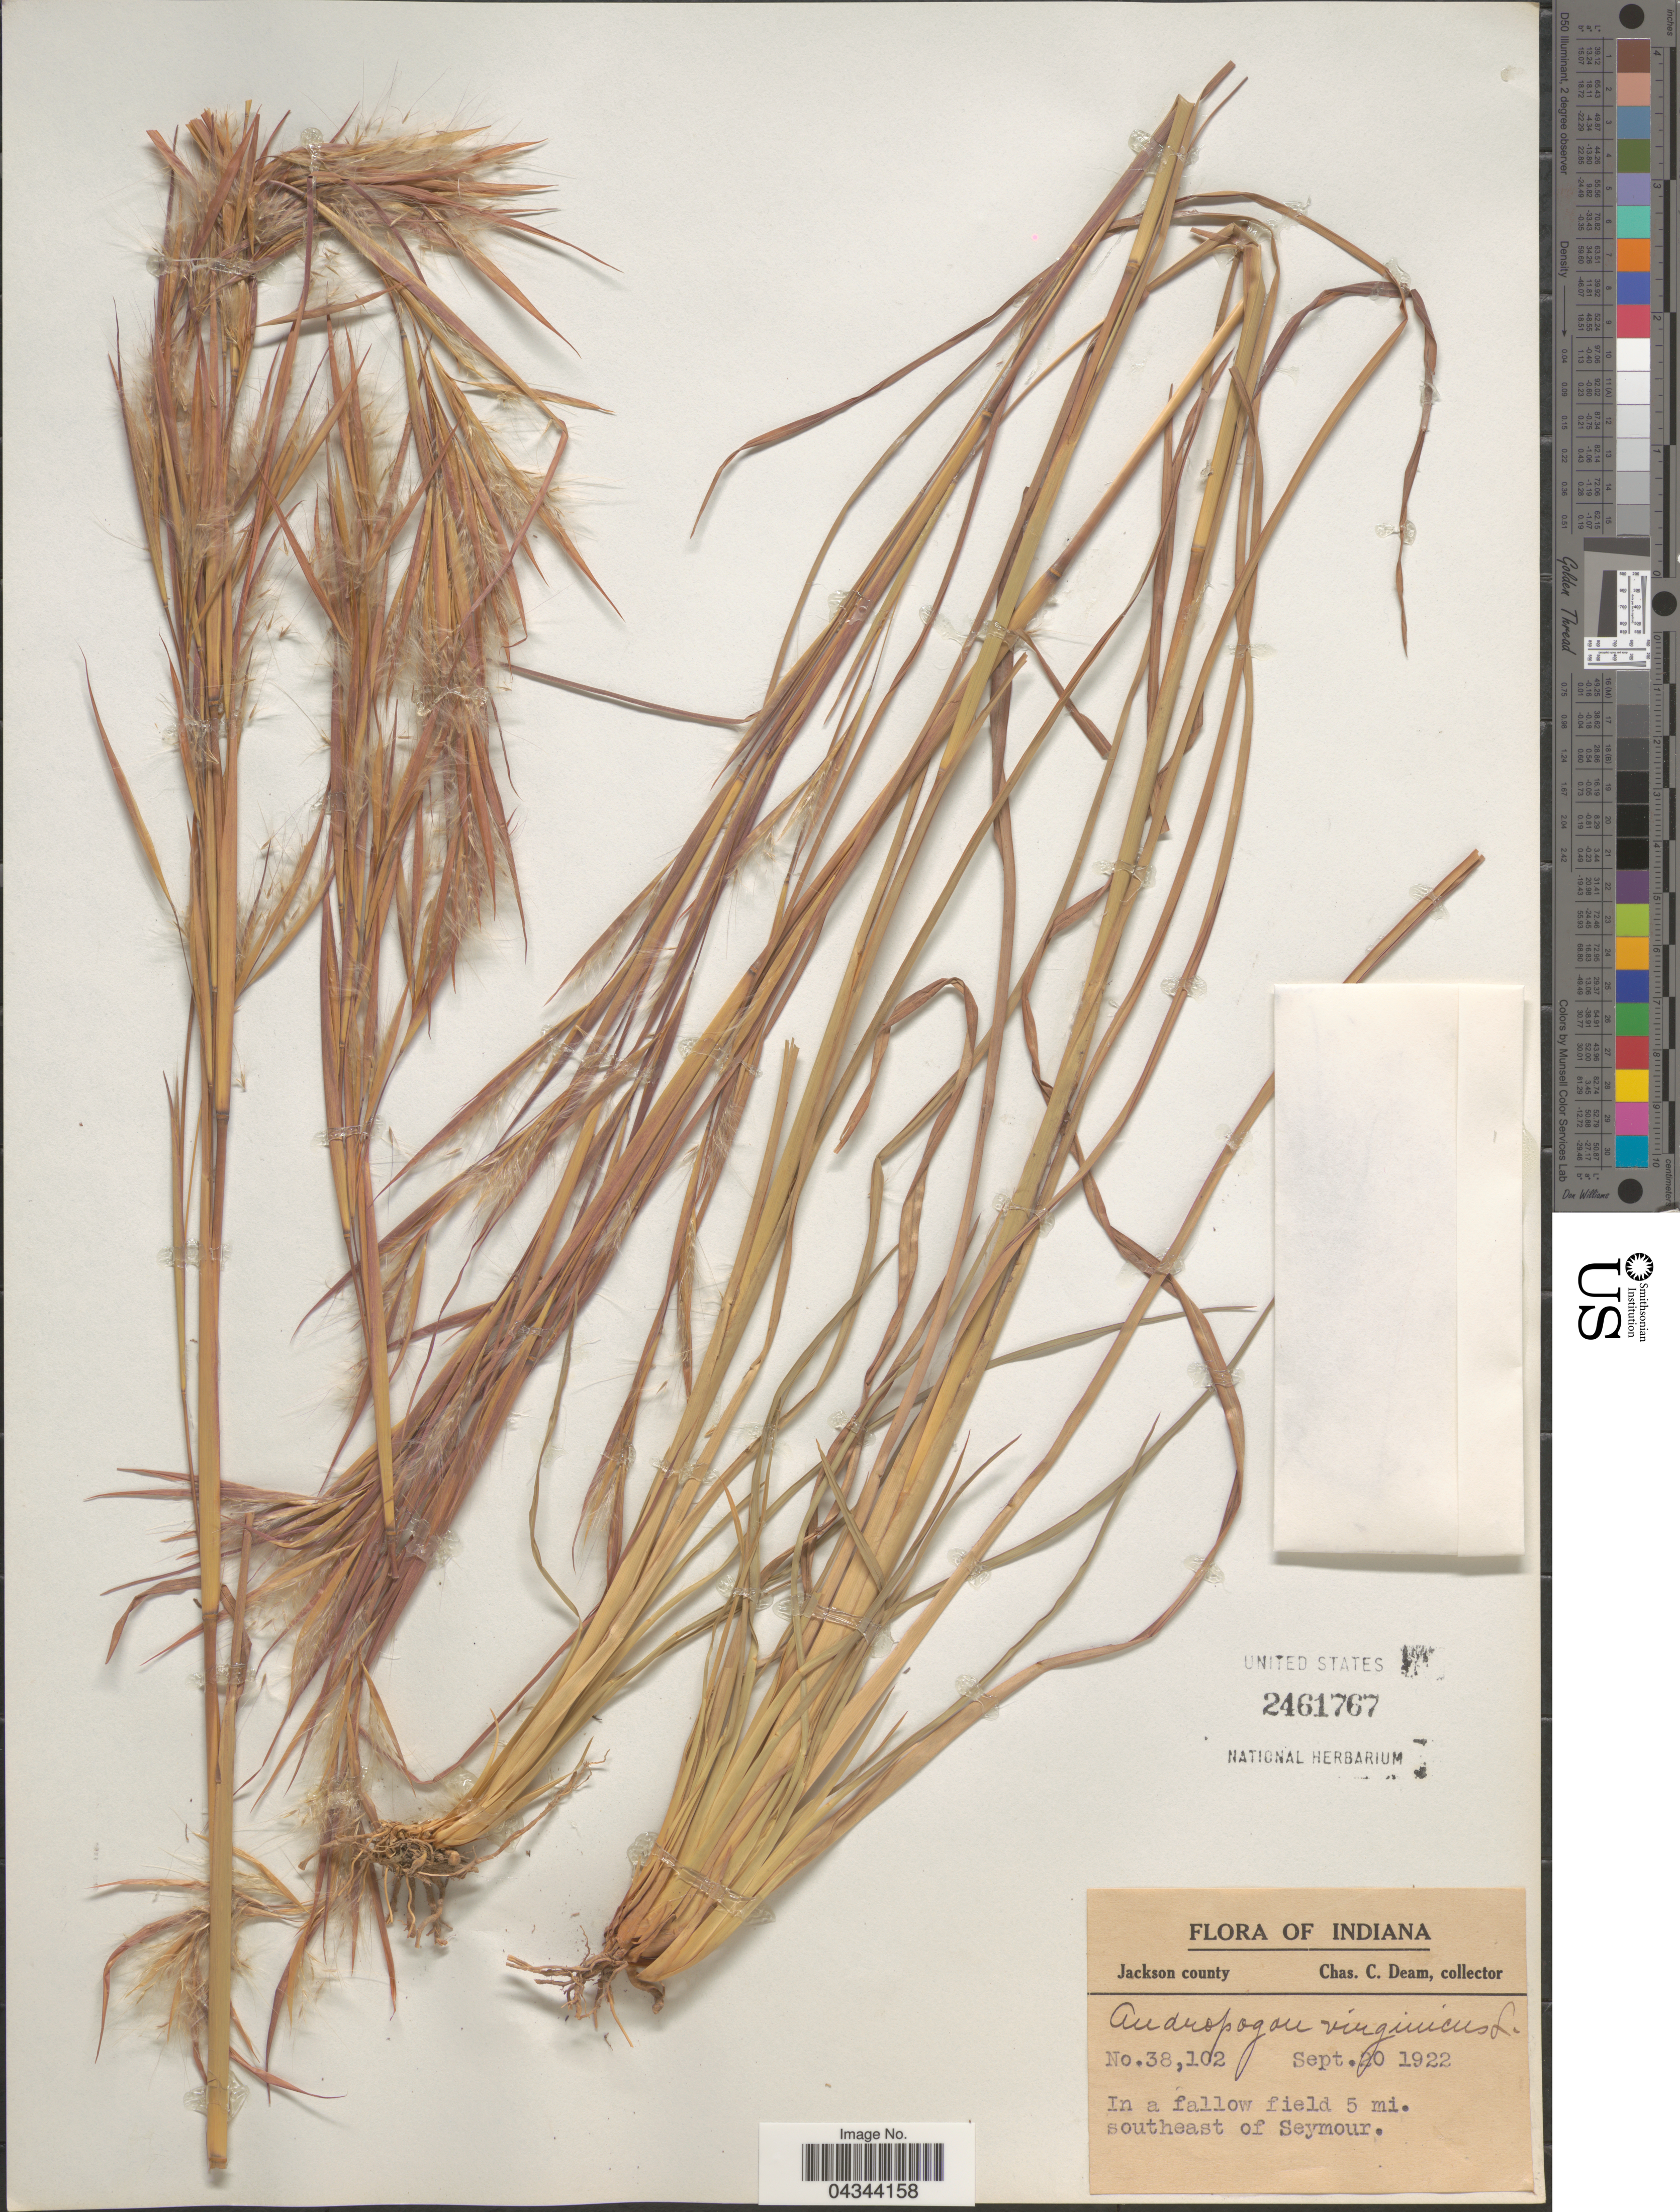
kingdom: Plantae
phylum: Tracheophyta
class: Liliopsida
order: Poales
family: Poaceae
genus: Andropogon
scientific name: Andropogon virginicus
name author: L.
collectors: C. C. Deam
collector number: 38102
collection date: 1922-09-20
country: United States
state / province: Indiana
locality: Jackson county. 5 mi. southeast of Seymour.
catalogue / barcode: US 2461767